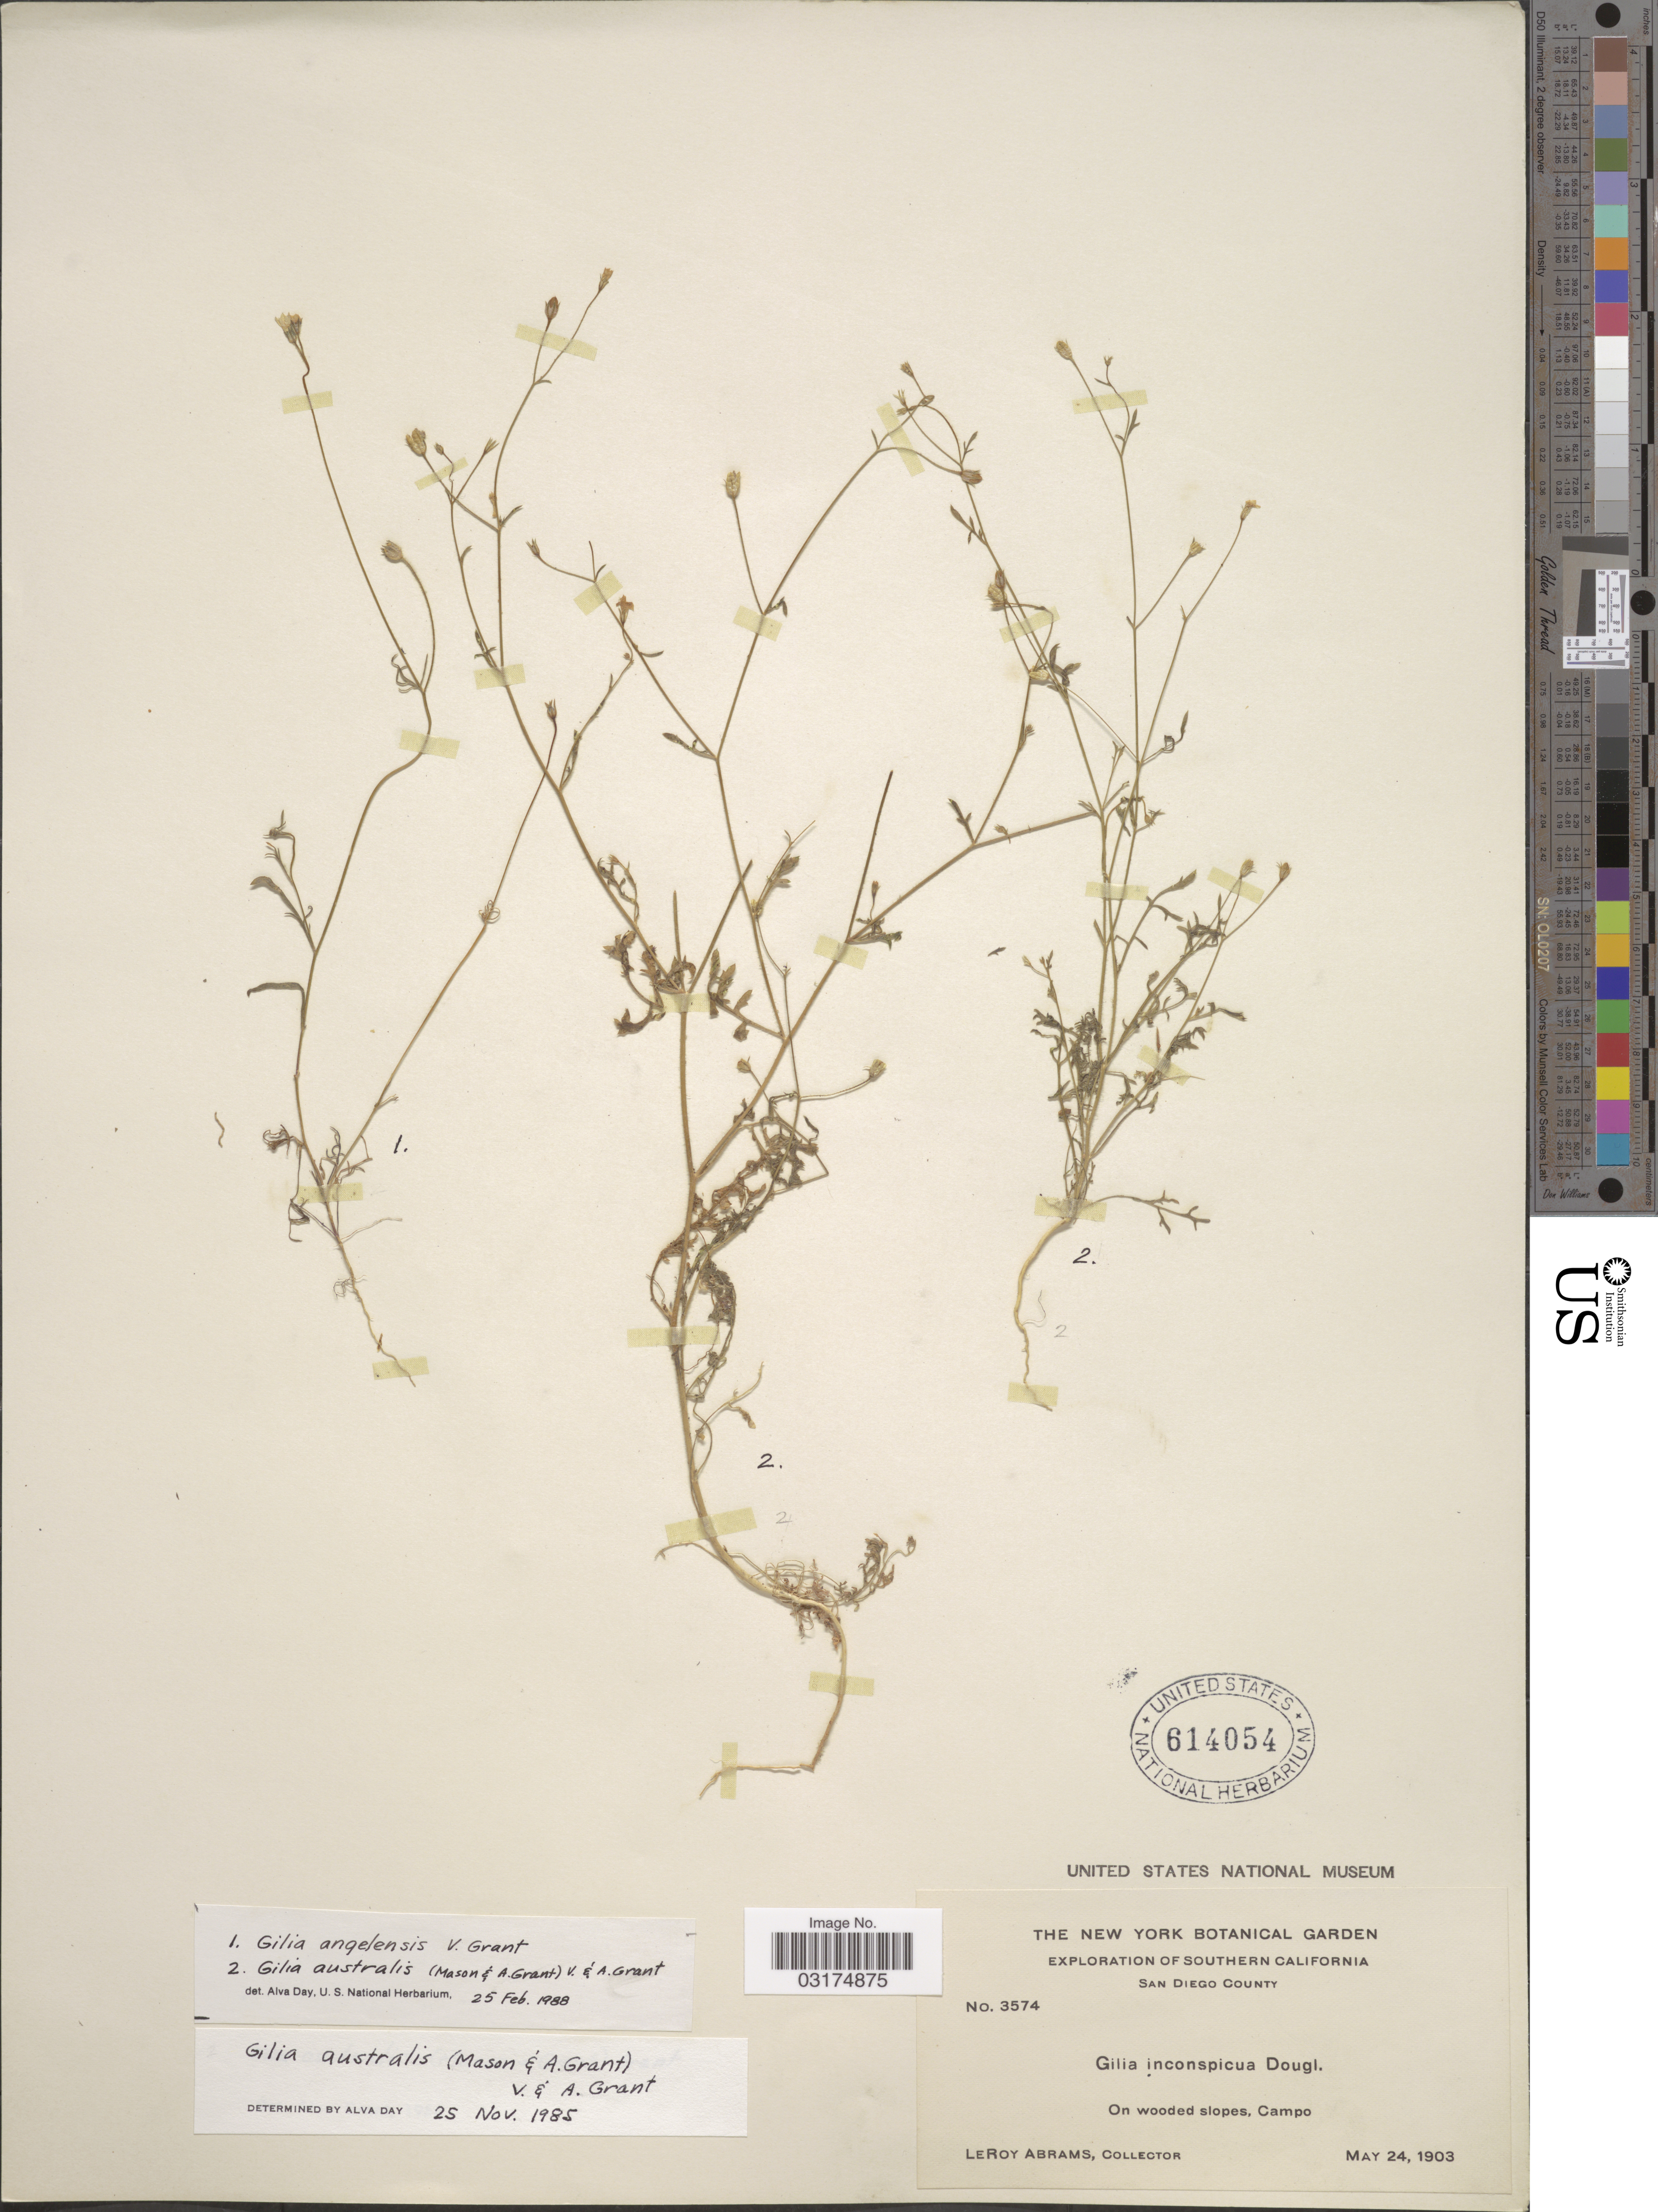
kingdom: Plantae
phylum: Tracheophyta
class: Magnoliopsida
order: Ericales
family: Polemoniaceae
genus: Saltugilia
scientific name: Saltugilia australis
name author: (H. Mason & A.D. Grant) L.A. Johnson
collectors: L. Abrams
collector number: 3574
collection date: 1903-05-24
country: United States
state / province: California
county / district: San Diego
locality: Southern California. San Diego County. Campo.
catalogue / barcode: US 614054